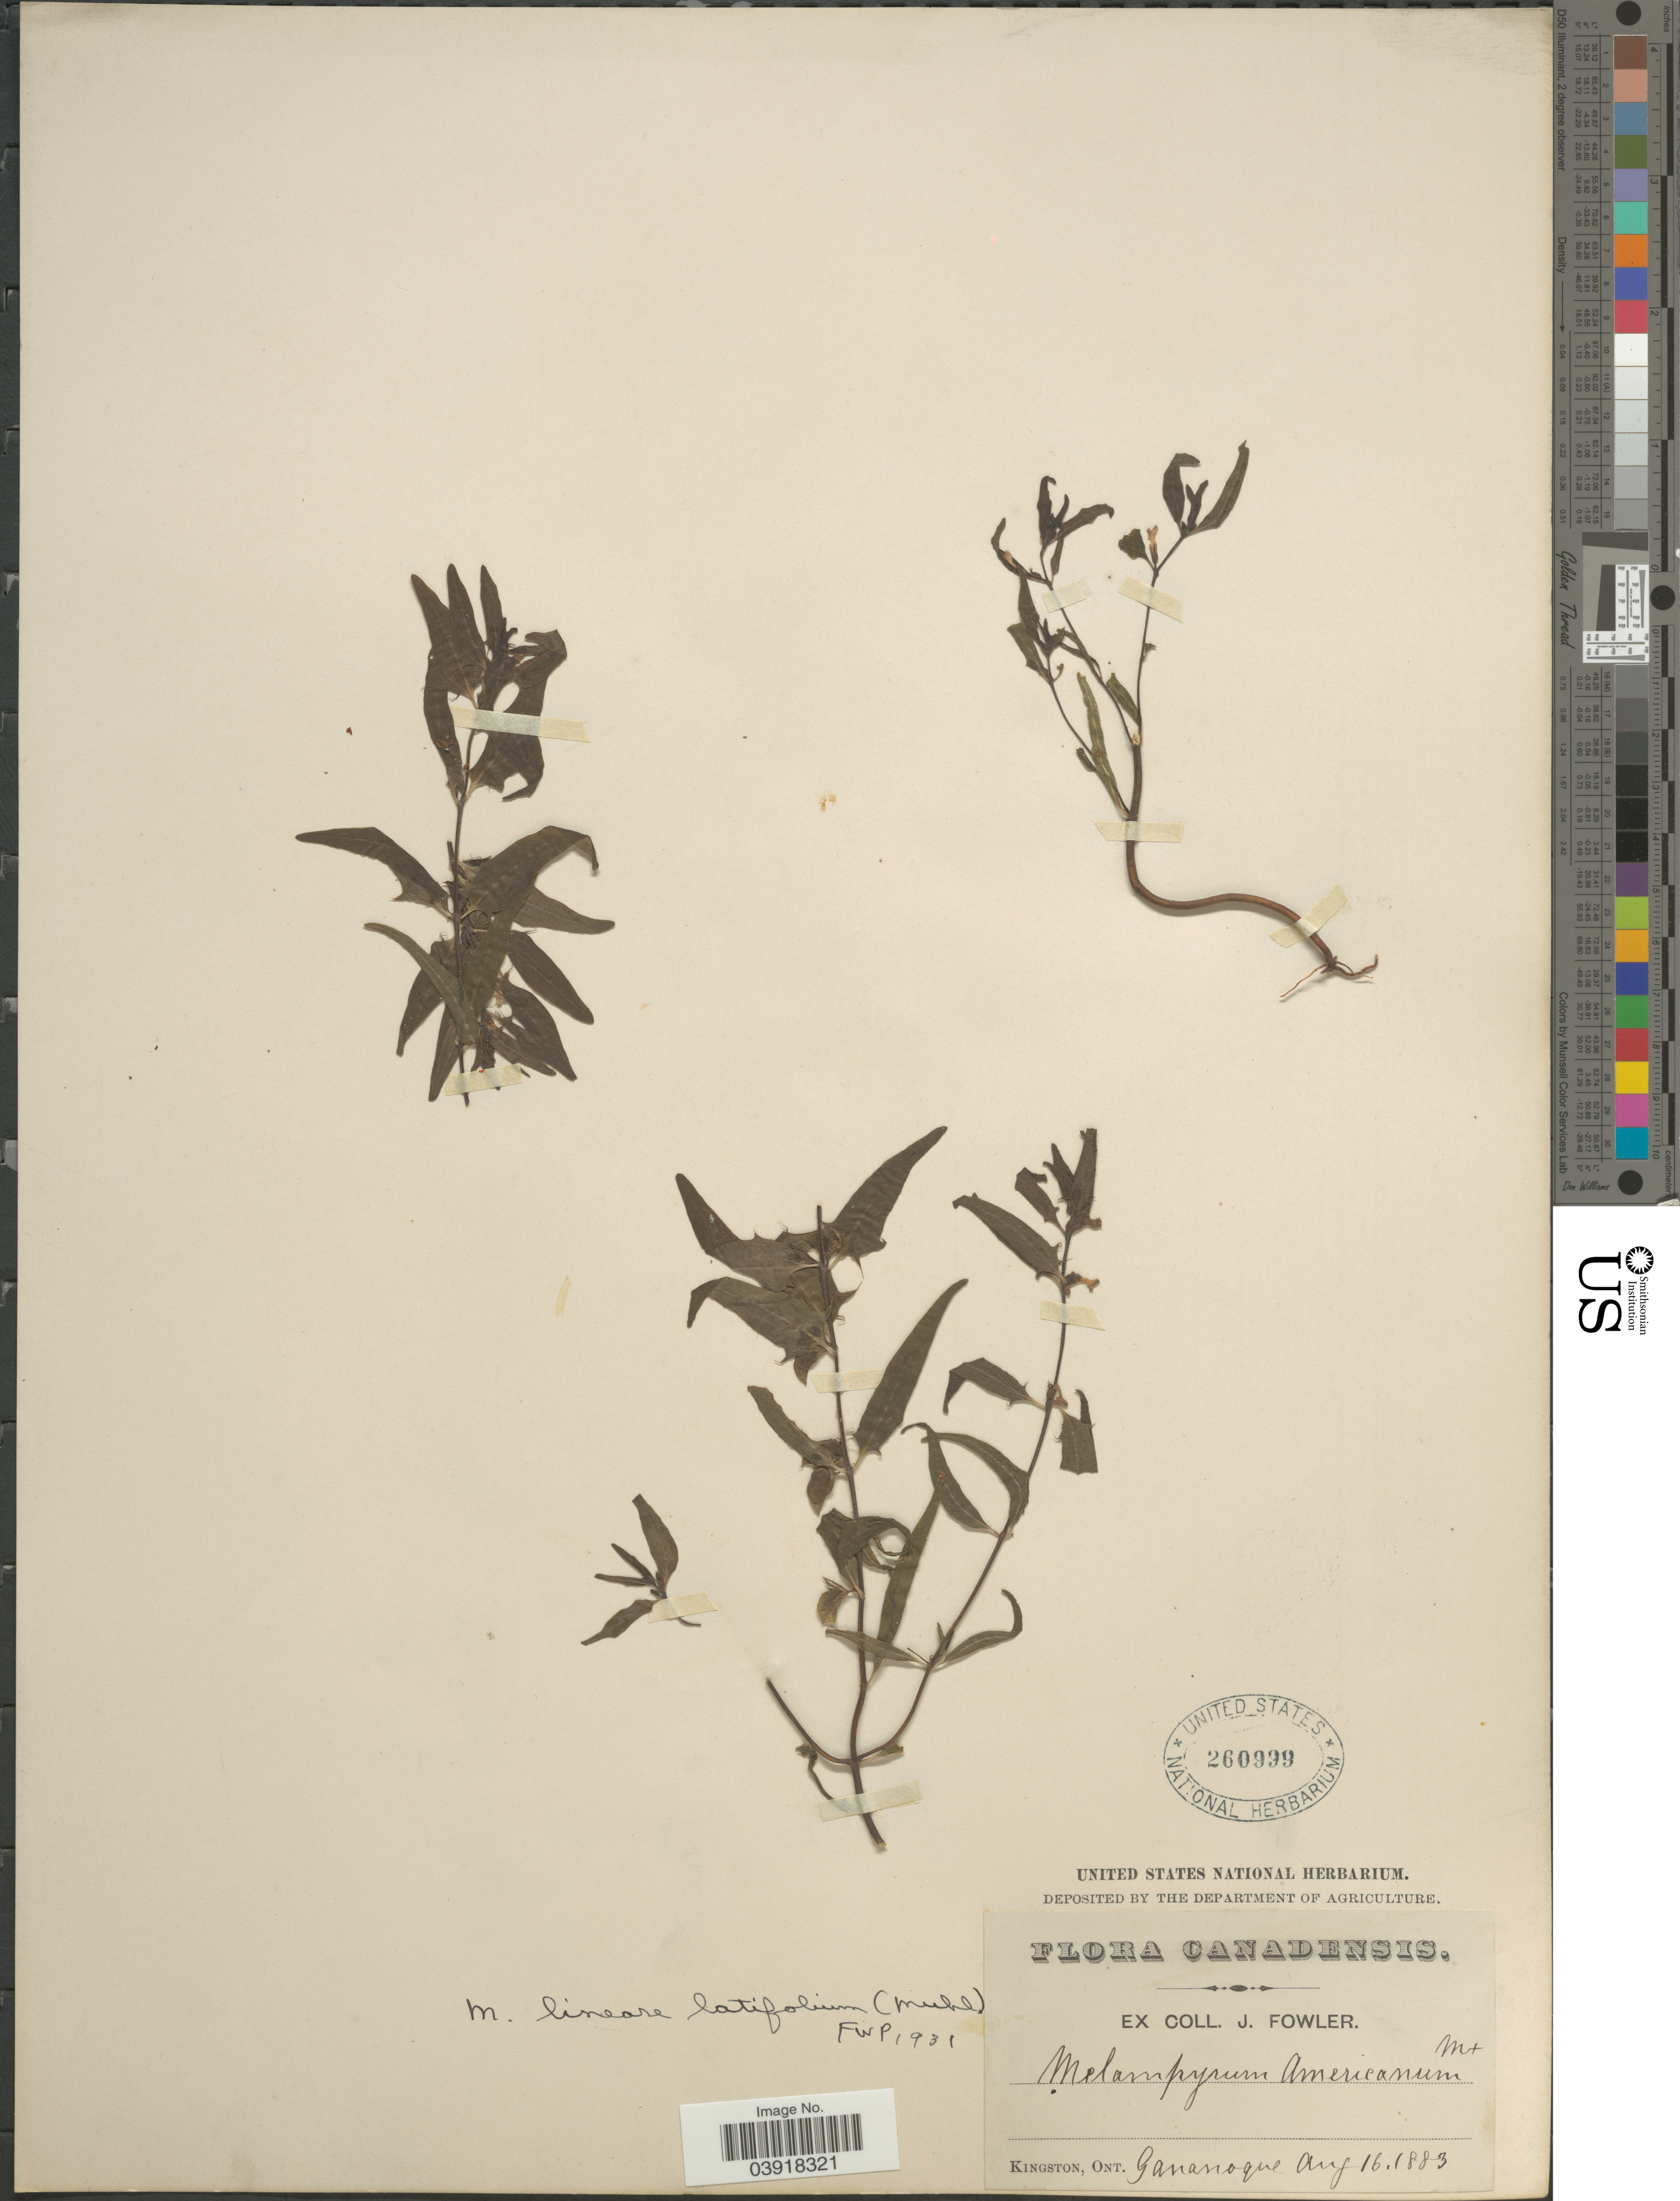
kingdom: Plantae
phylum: Tracheophyta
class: Magnoliopsida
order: Lamiales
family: Orobanchaceae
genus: Melampyrum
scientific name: Melampyrum lineare var. latifolium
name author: (Muhl.) P. Beauv.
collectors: J. Fowler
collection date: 1883-08-16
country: Canada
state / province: Ontario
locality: Gananoque.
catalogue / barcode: US 260999